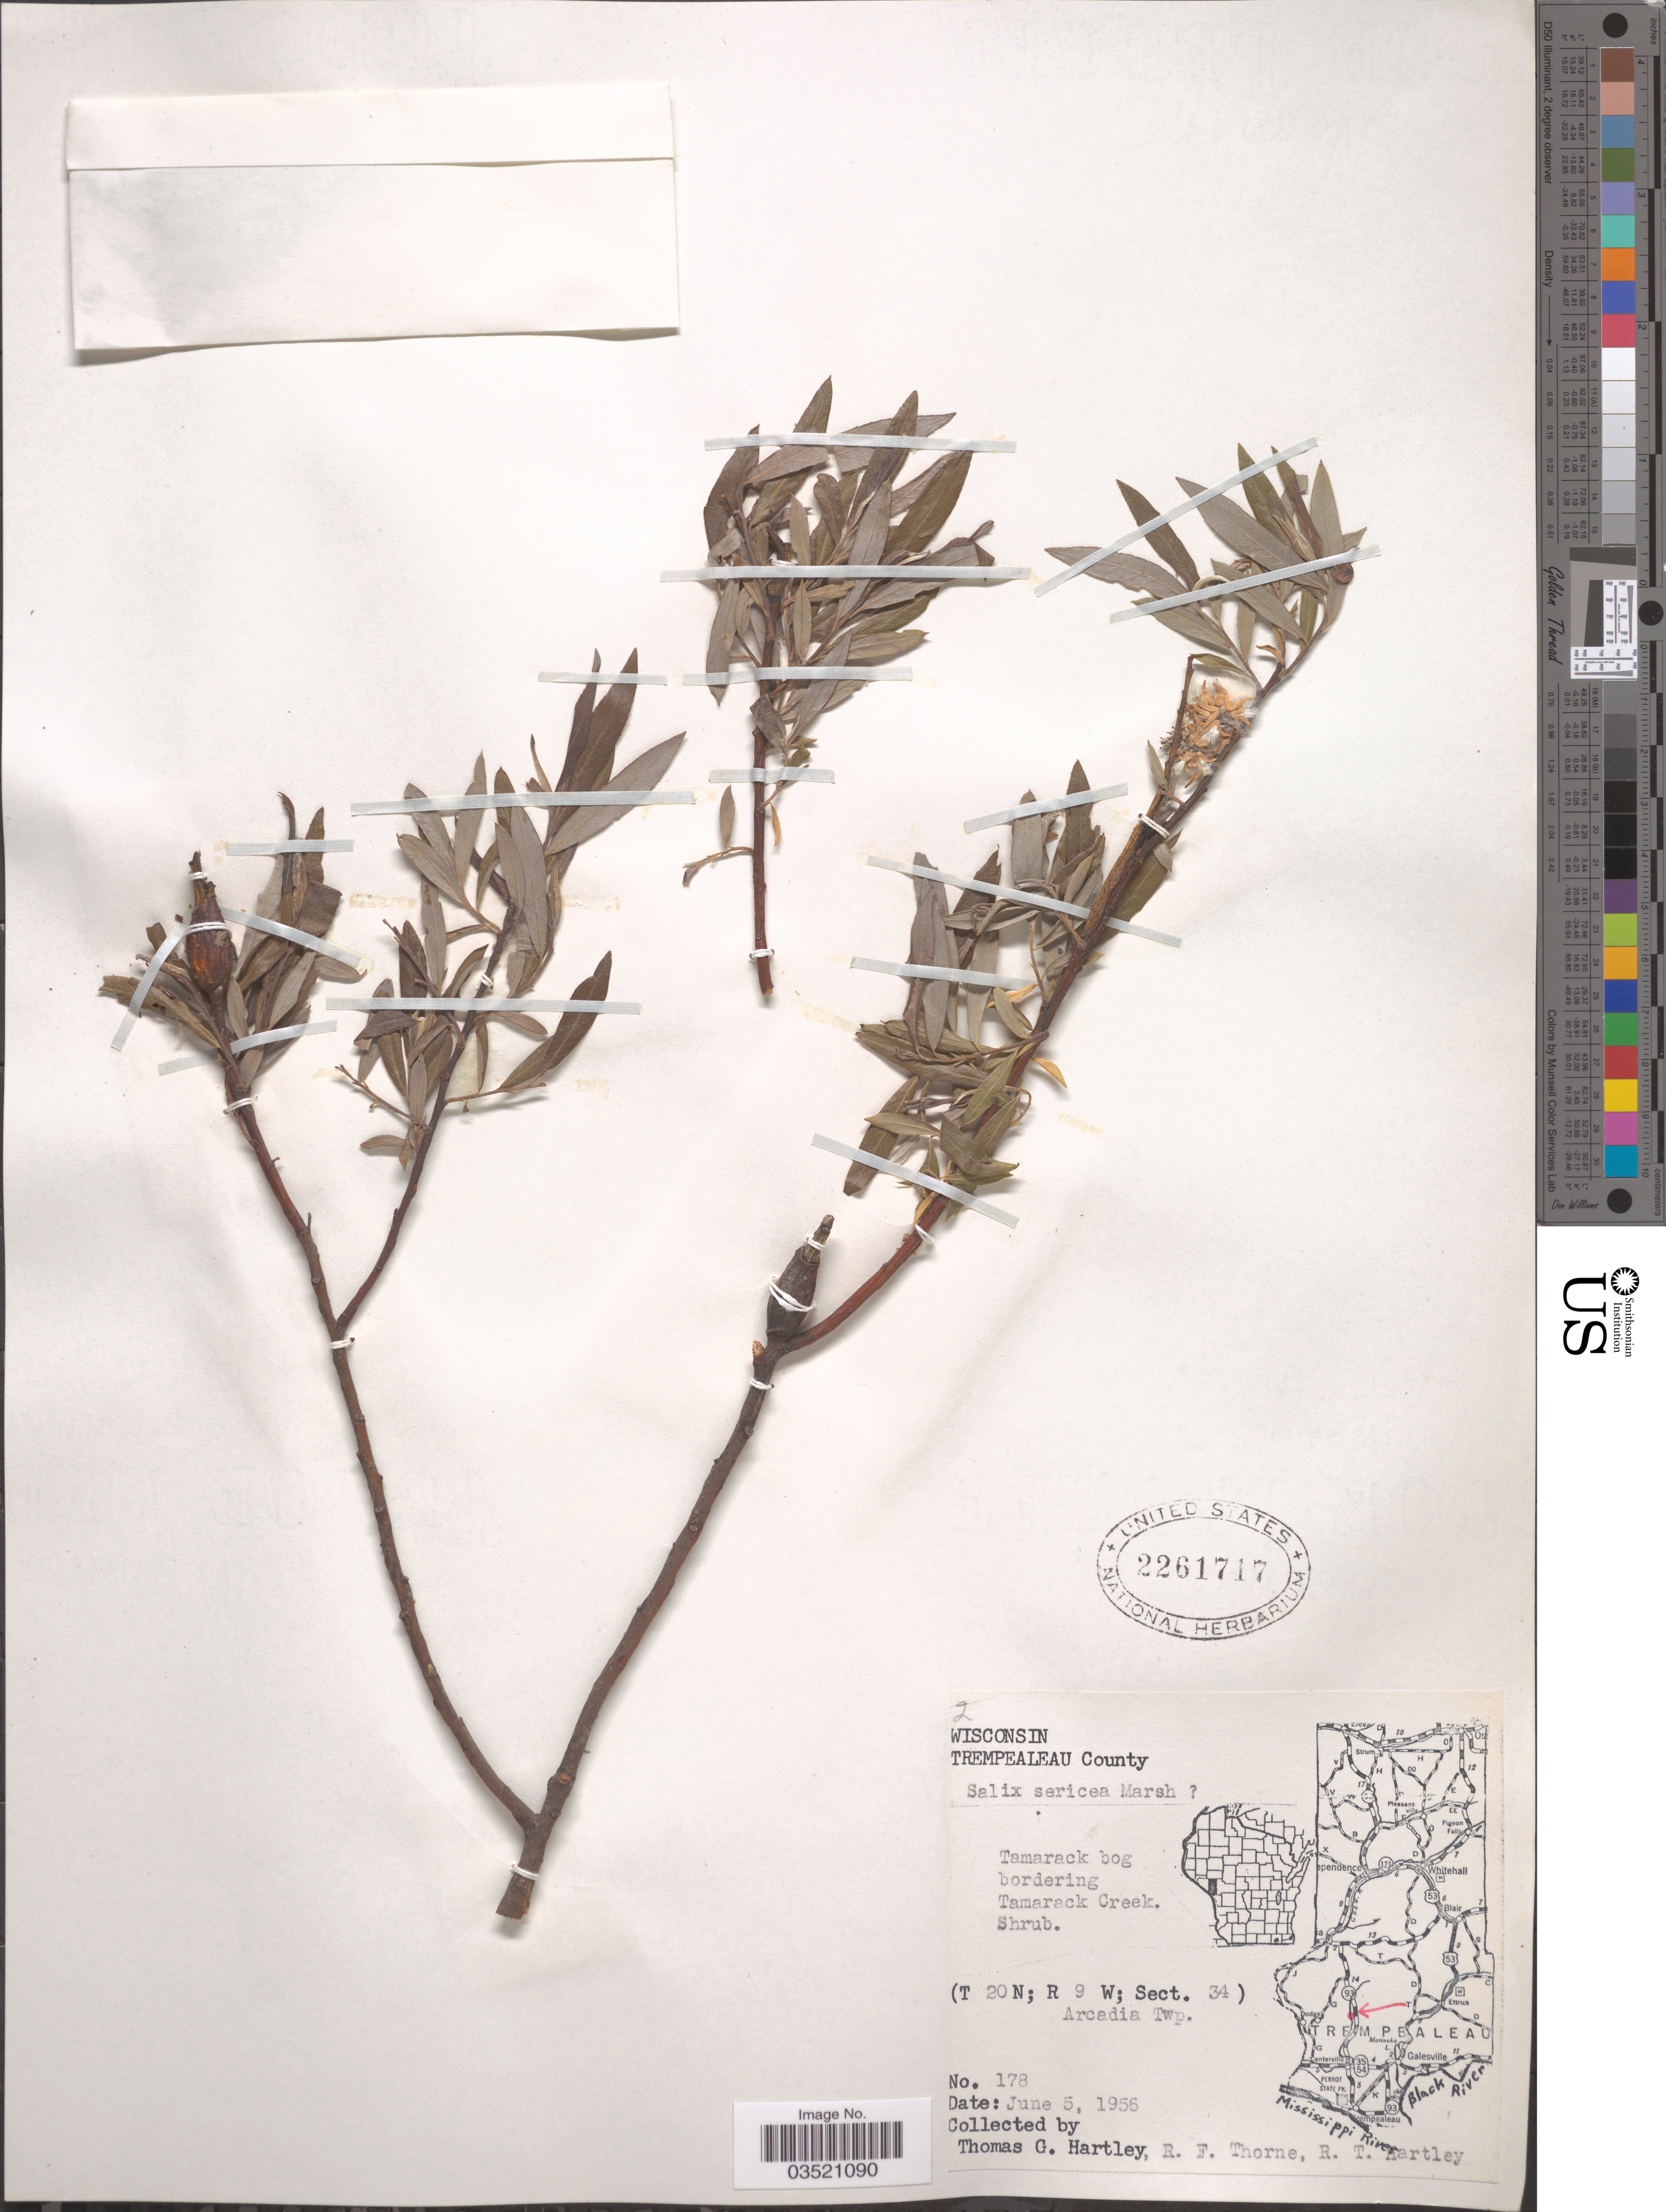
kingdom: Plantae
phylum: Tracheophyta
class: Magnoliopsida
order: Malpighiales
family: Salicaceae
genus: Salix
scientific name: Salix sericea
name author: Marshall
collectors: T. G. Hartley, R. Thorne & R. T. Hartley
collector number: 178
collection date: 1956-06-05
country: United States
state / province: Wisconsin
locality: Trempealeau County. Tamarack bog bordering Tamarack Creek. (T 20N; R 9 W; Sect. 34). Arcadia Twp.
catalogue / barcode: US 2261717